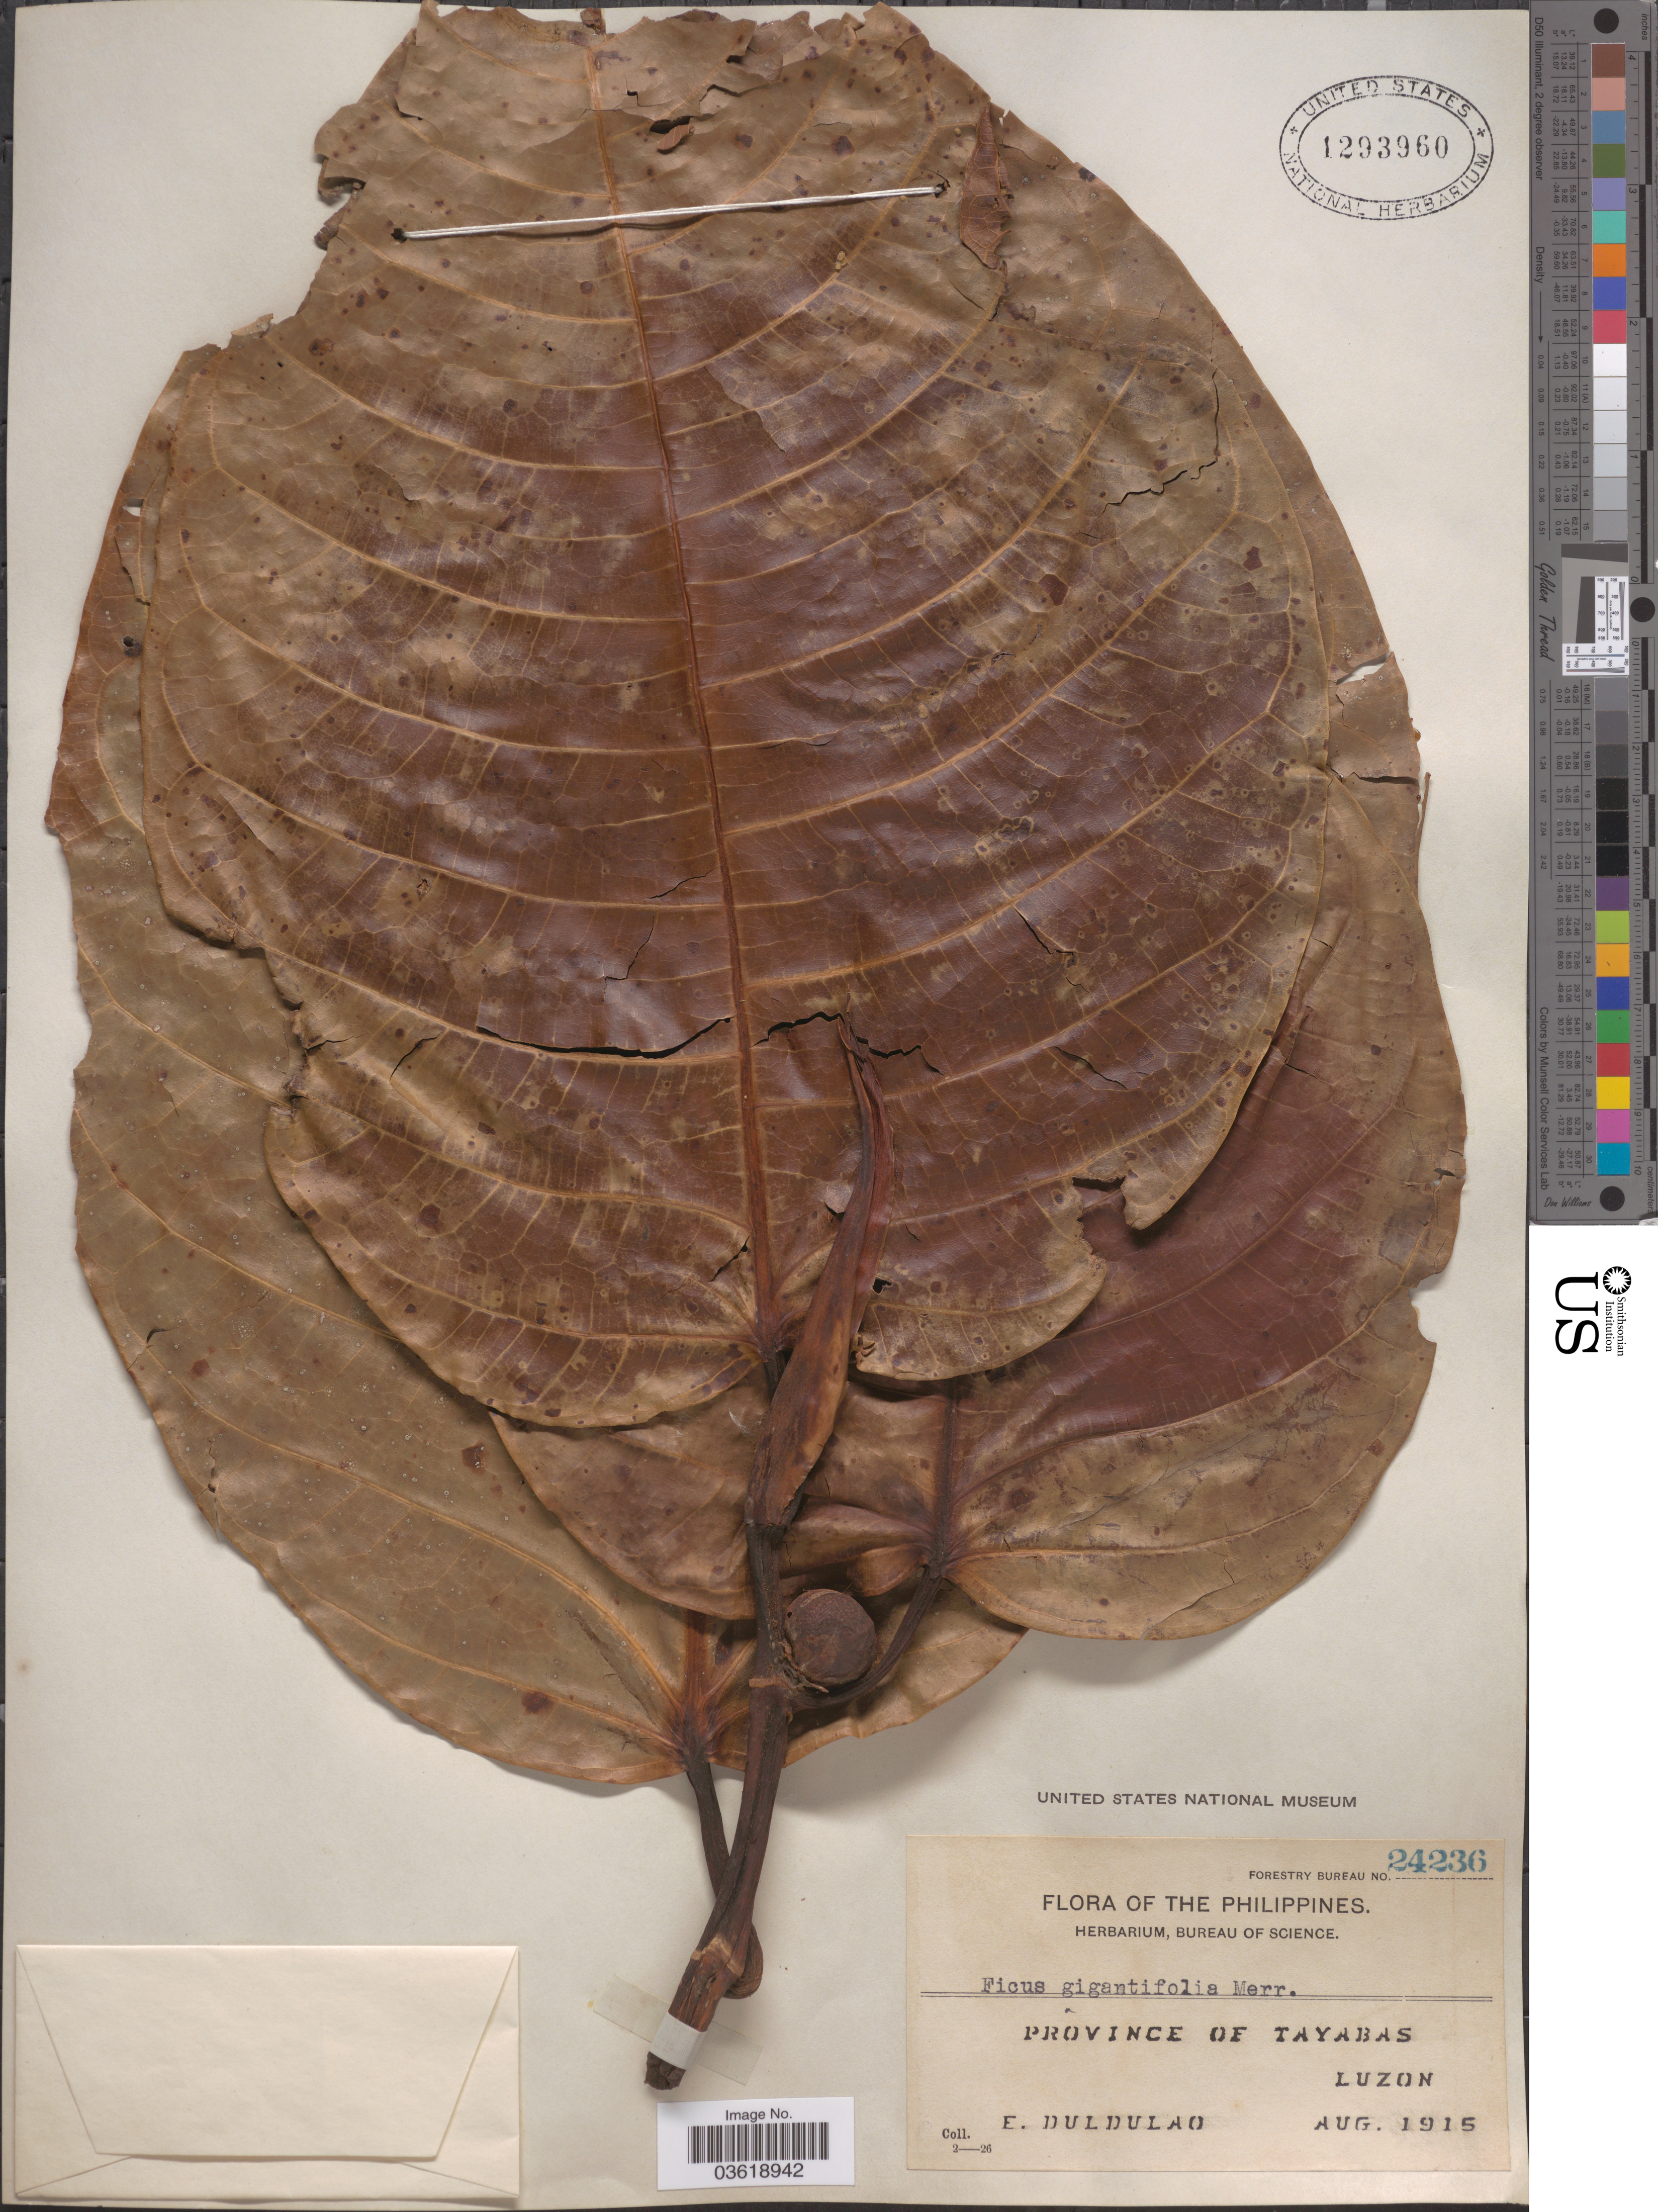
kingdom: Plantae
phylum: Tracheophyta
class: Magnoliopsida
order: Rosales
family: Moraceae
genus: Ficus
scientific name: Ficus gigantifolia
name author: Merr.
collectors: E. Duldulao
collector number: Forestry Bureau 24236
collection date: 1915-08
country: Philippines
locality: Province of Tayabas. Luzon.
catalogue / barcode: US 1293960